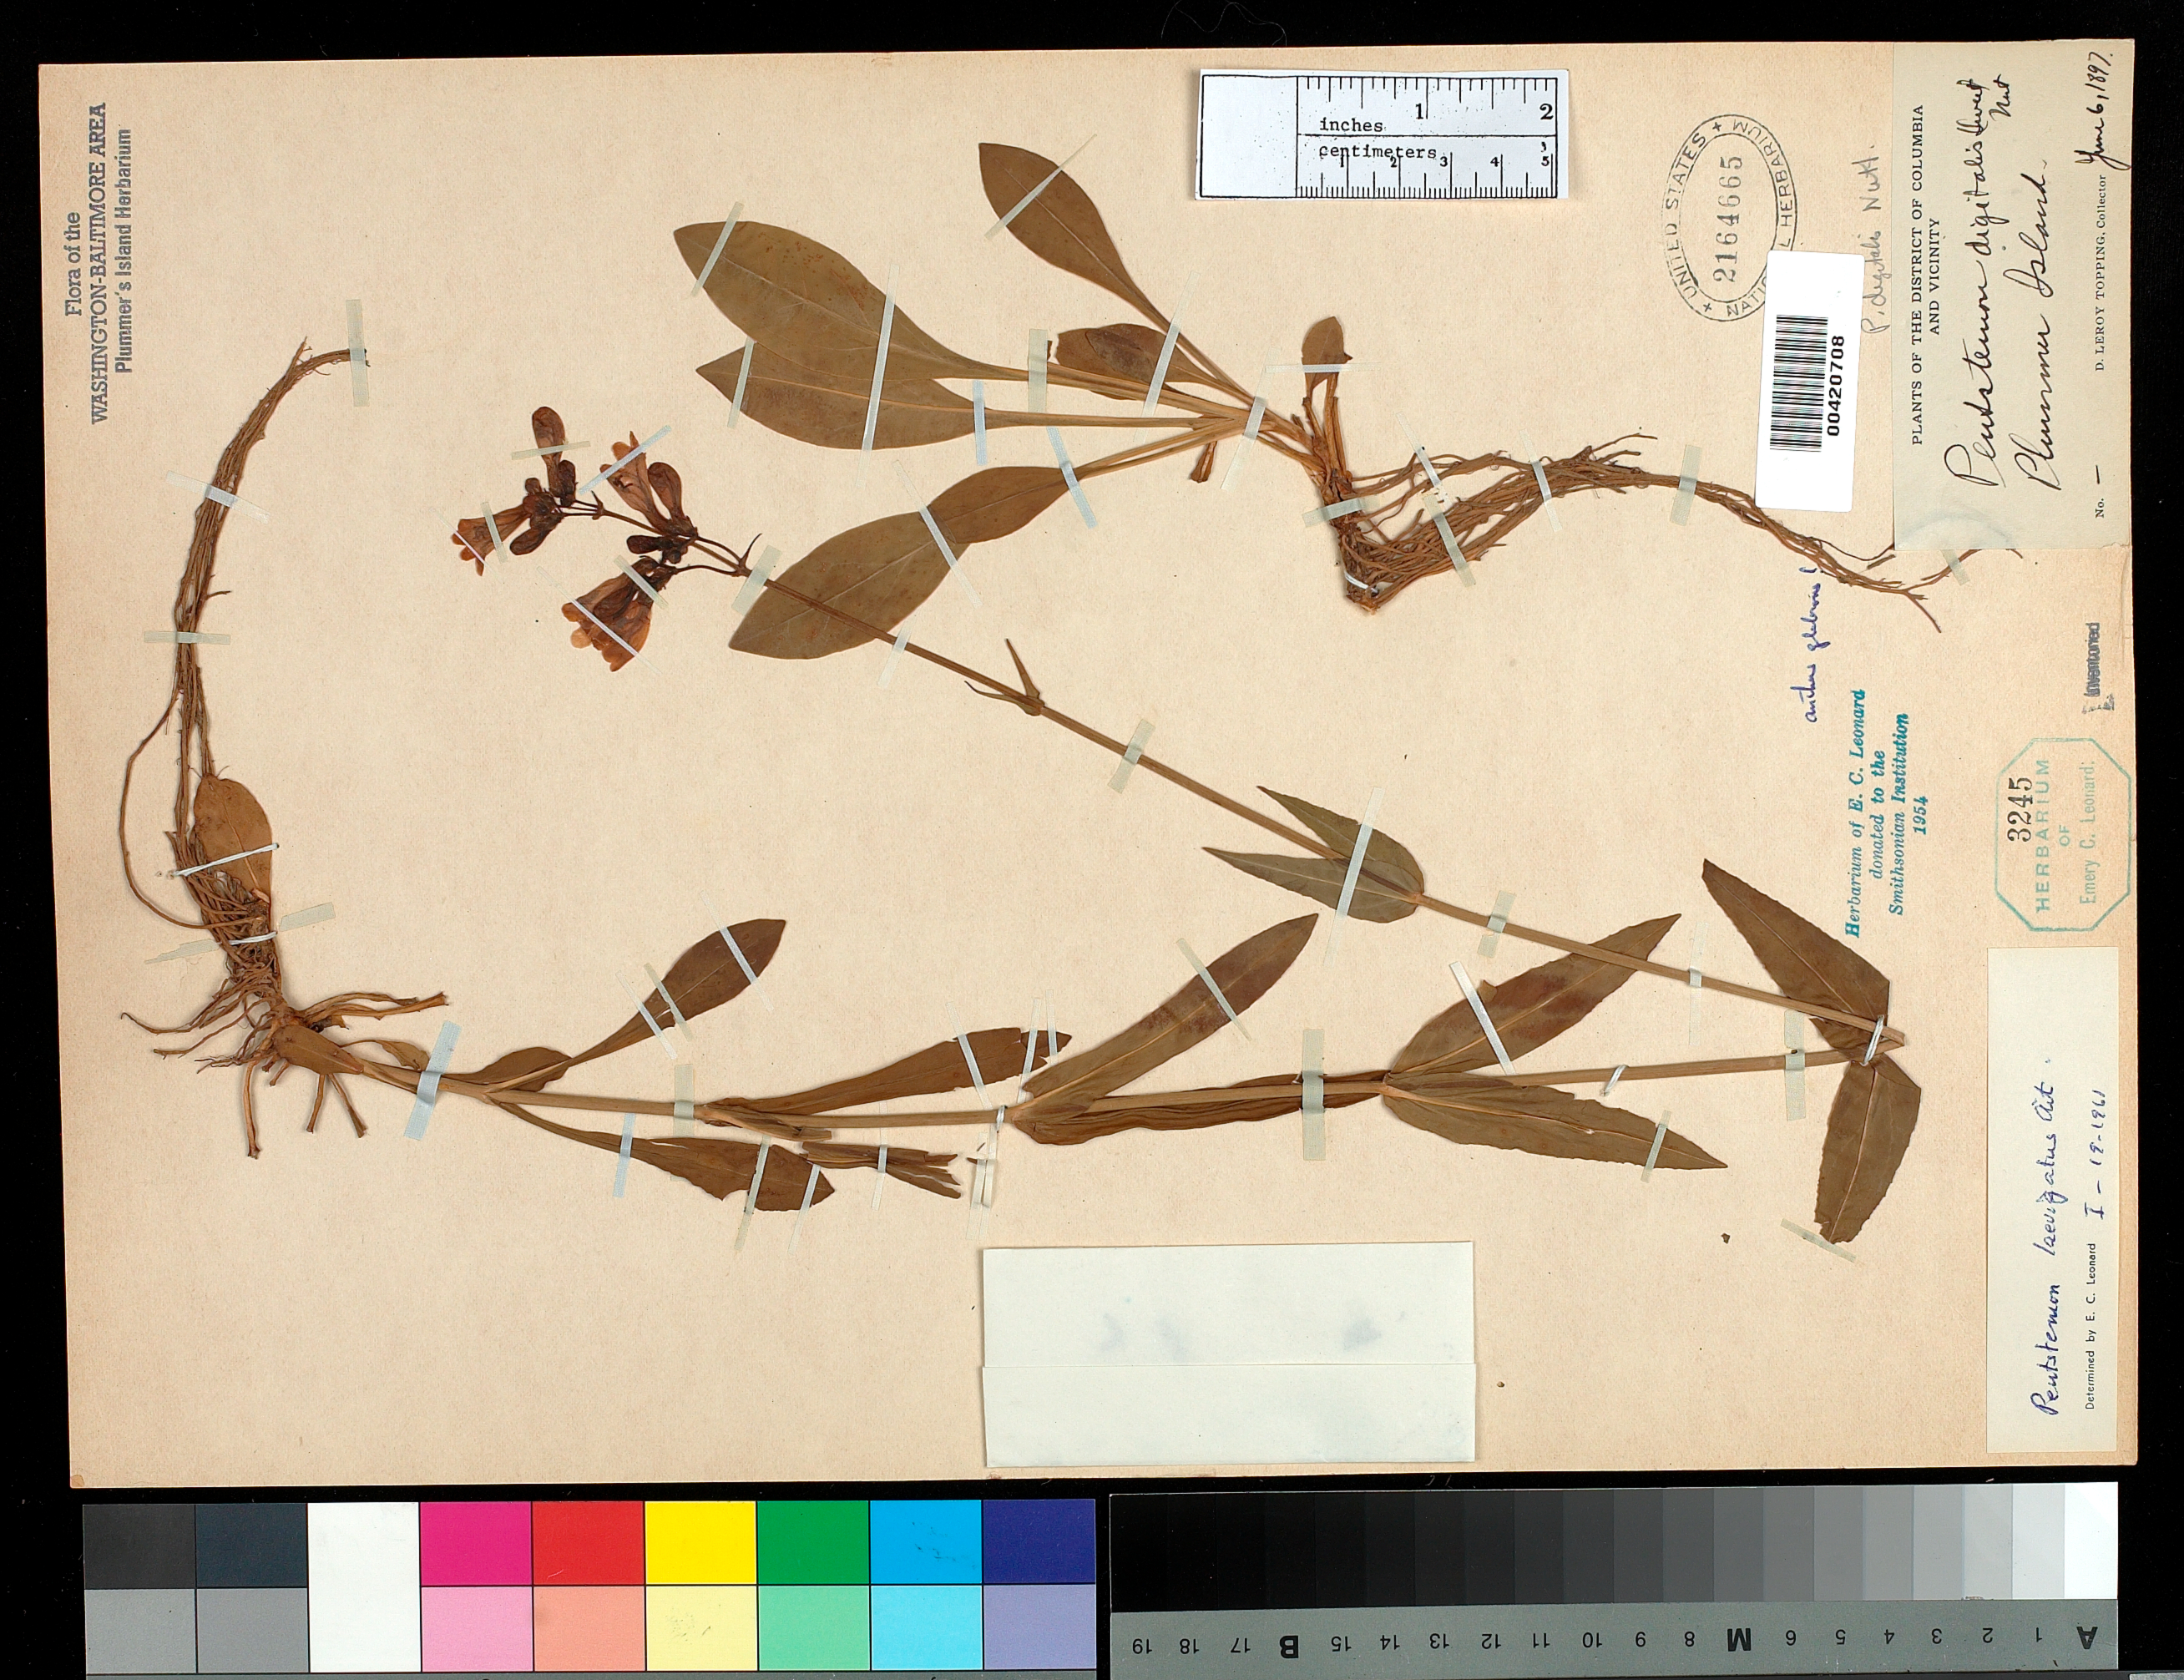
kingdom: Plantae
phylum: Tracheophyta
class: Magnoliopsida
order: Lamiales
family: Plantaginaceae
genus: Penstemon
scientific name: Penstemon laevigatus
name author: Aiton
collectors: D. L. Topping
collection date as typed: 06 Jun 1897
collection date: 1897-06-06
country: United States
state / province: Maryland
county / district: Montgomery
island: Plummers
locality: Plummer's Island C. & O. Canal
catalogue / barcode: US 2164665